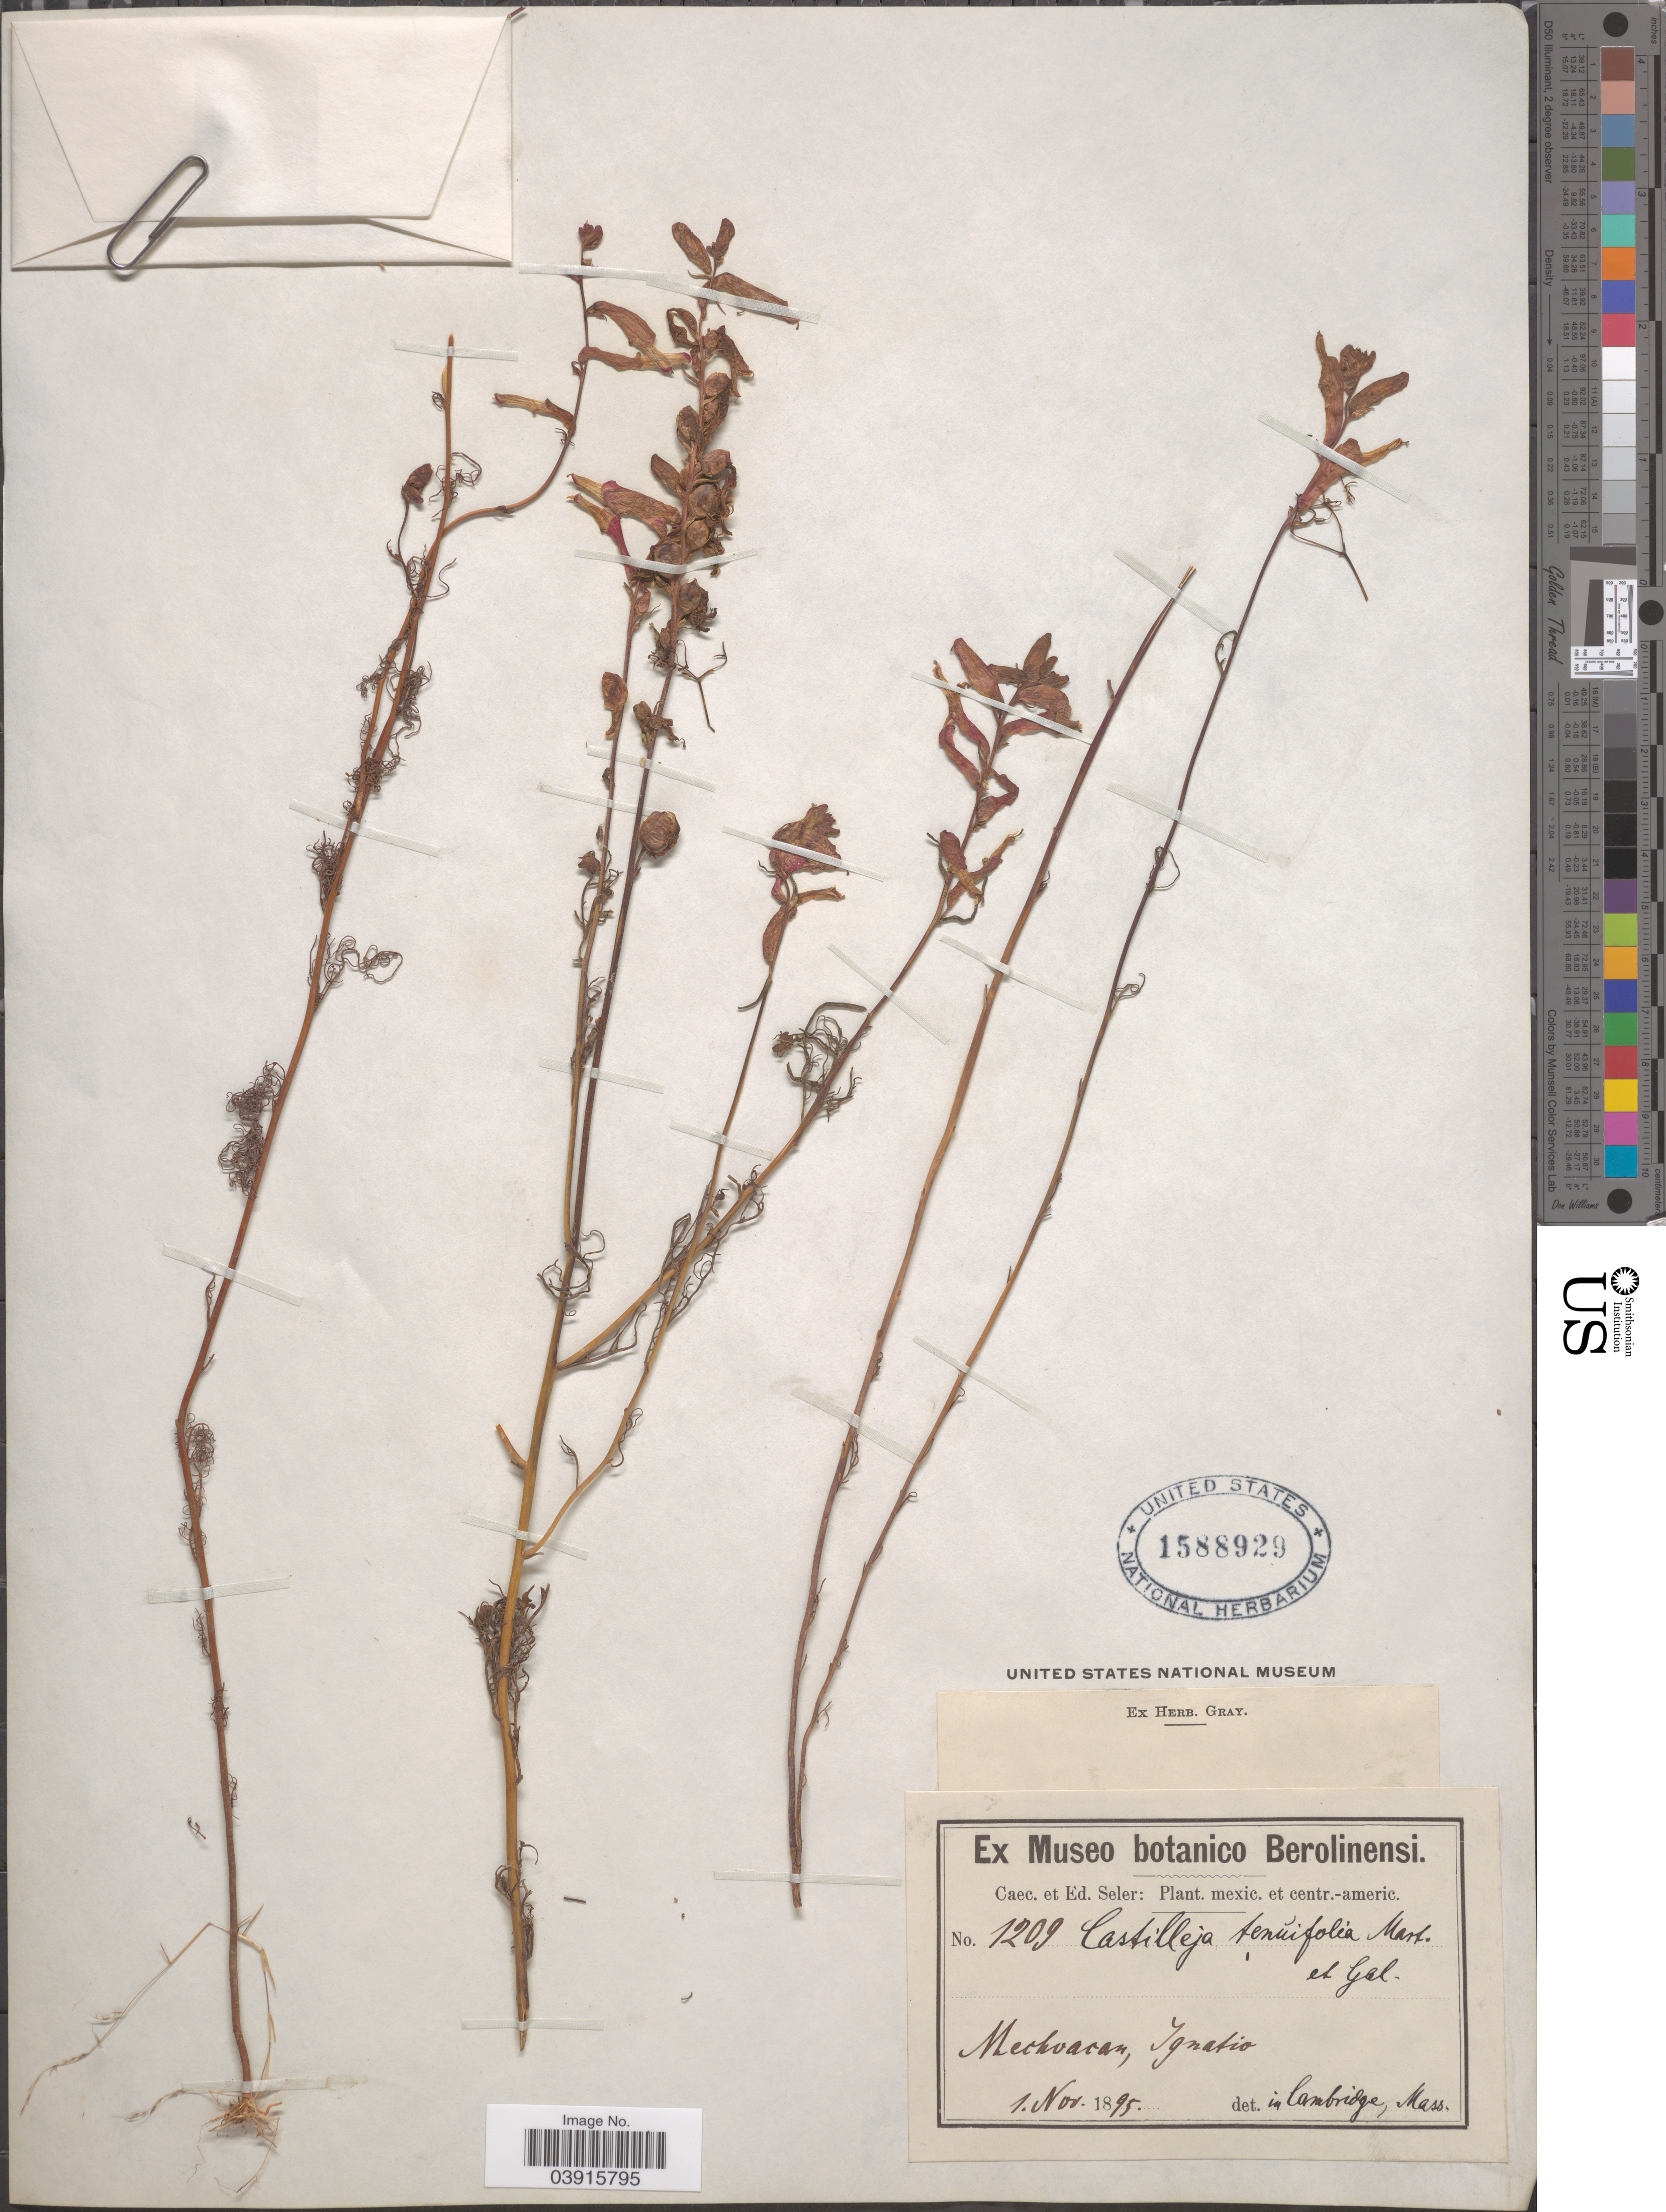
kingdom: Plantae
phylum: Tracheophyta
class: Magnoliopsida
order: Lamiales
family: Orobanchaceae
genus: Castilleja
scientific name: Castilleja tenuiflora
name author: Benth.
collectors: C. Seler & E. G. Seler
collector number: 1209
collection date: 1895-11-01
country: Mexico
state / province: Michoacán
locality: Mechoacan, Ignatio.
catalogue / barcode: US 1588929